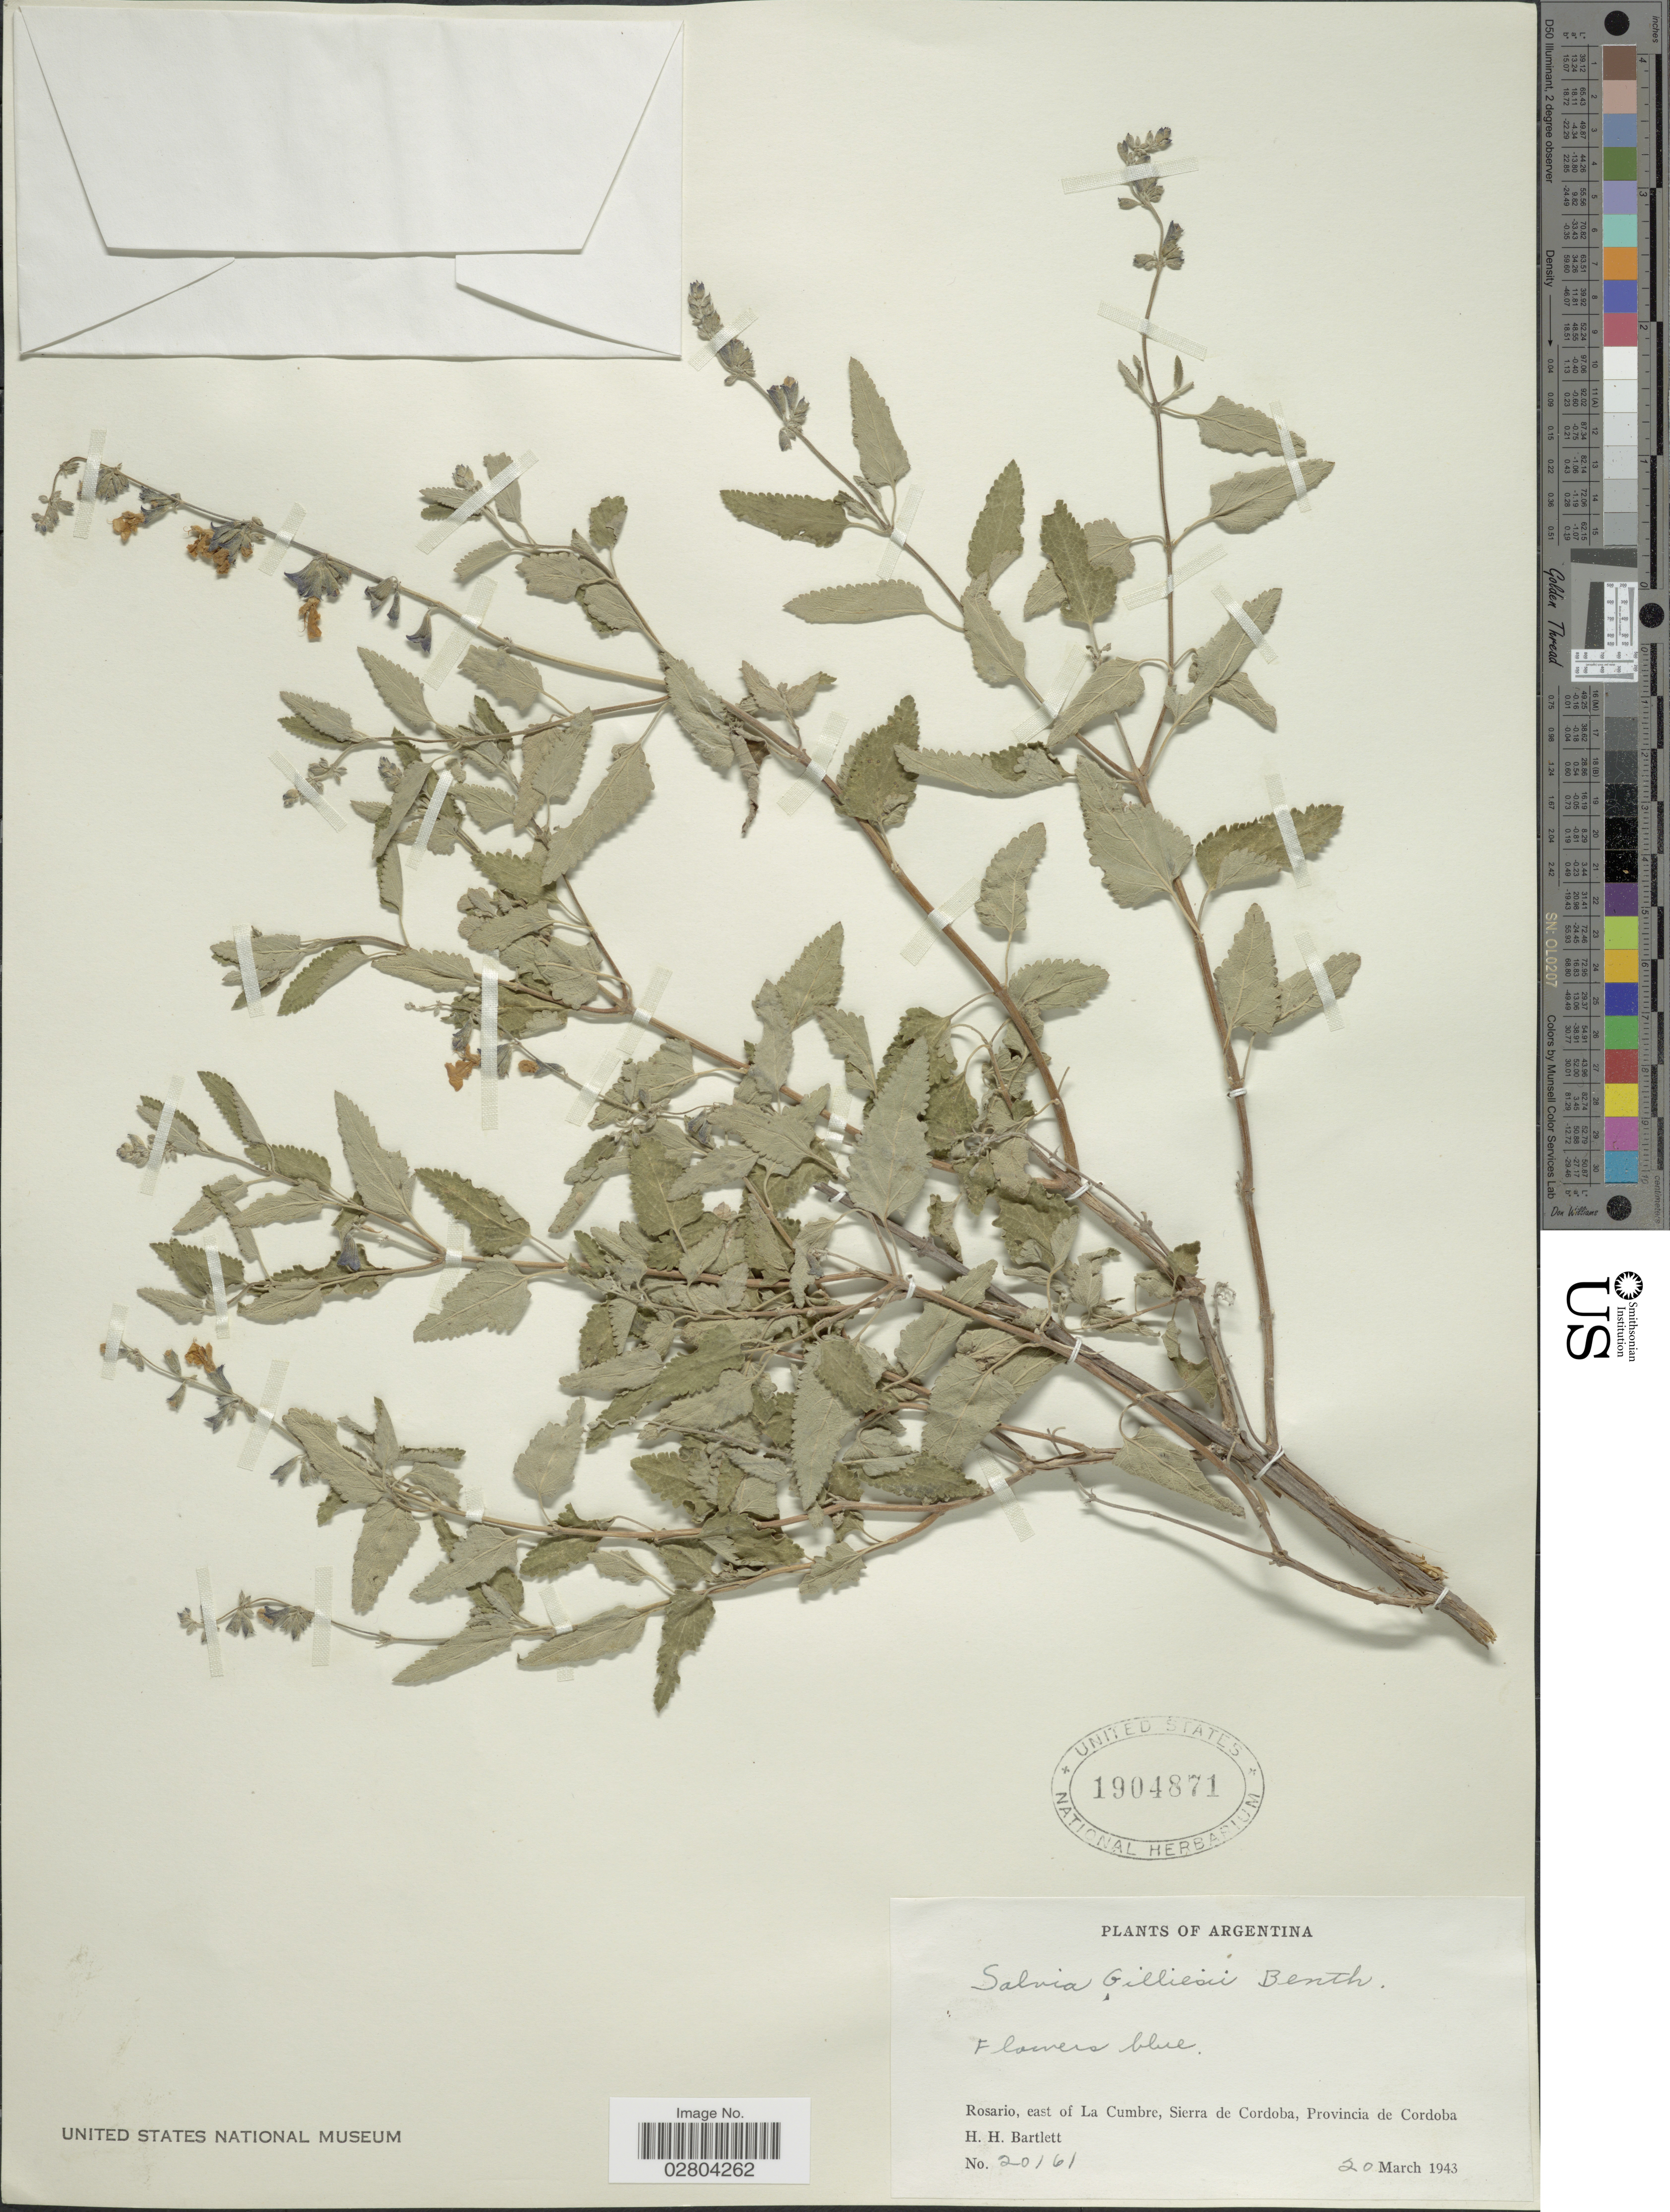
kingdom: Plantae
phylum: Tracheophyta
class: Magnoliopsida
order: Lamiales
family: Lamiaceae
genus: Salvia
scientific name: Salvia cuspidata subsp. gilliesii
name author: (Benth.) J.R.I. Wood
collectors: H. H. Bartlett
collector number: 20161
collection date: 1943-03-20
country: Argentina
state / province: Cordoba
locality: Rosario, east of La Cumbre, Sierra de Cordoba.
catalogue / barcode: US 1904871